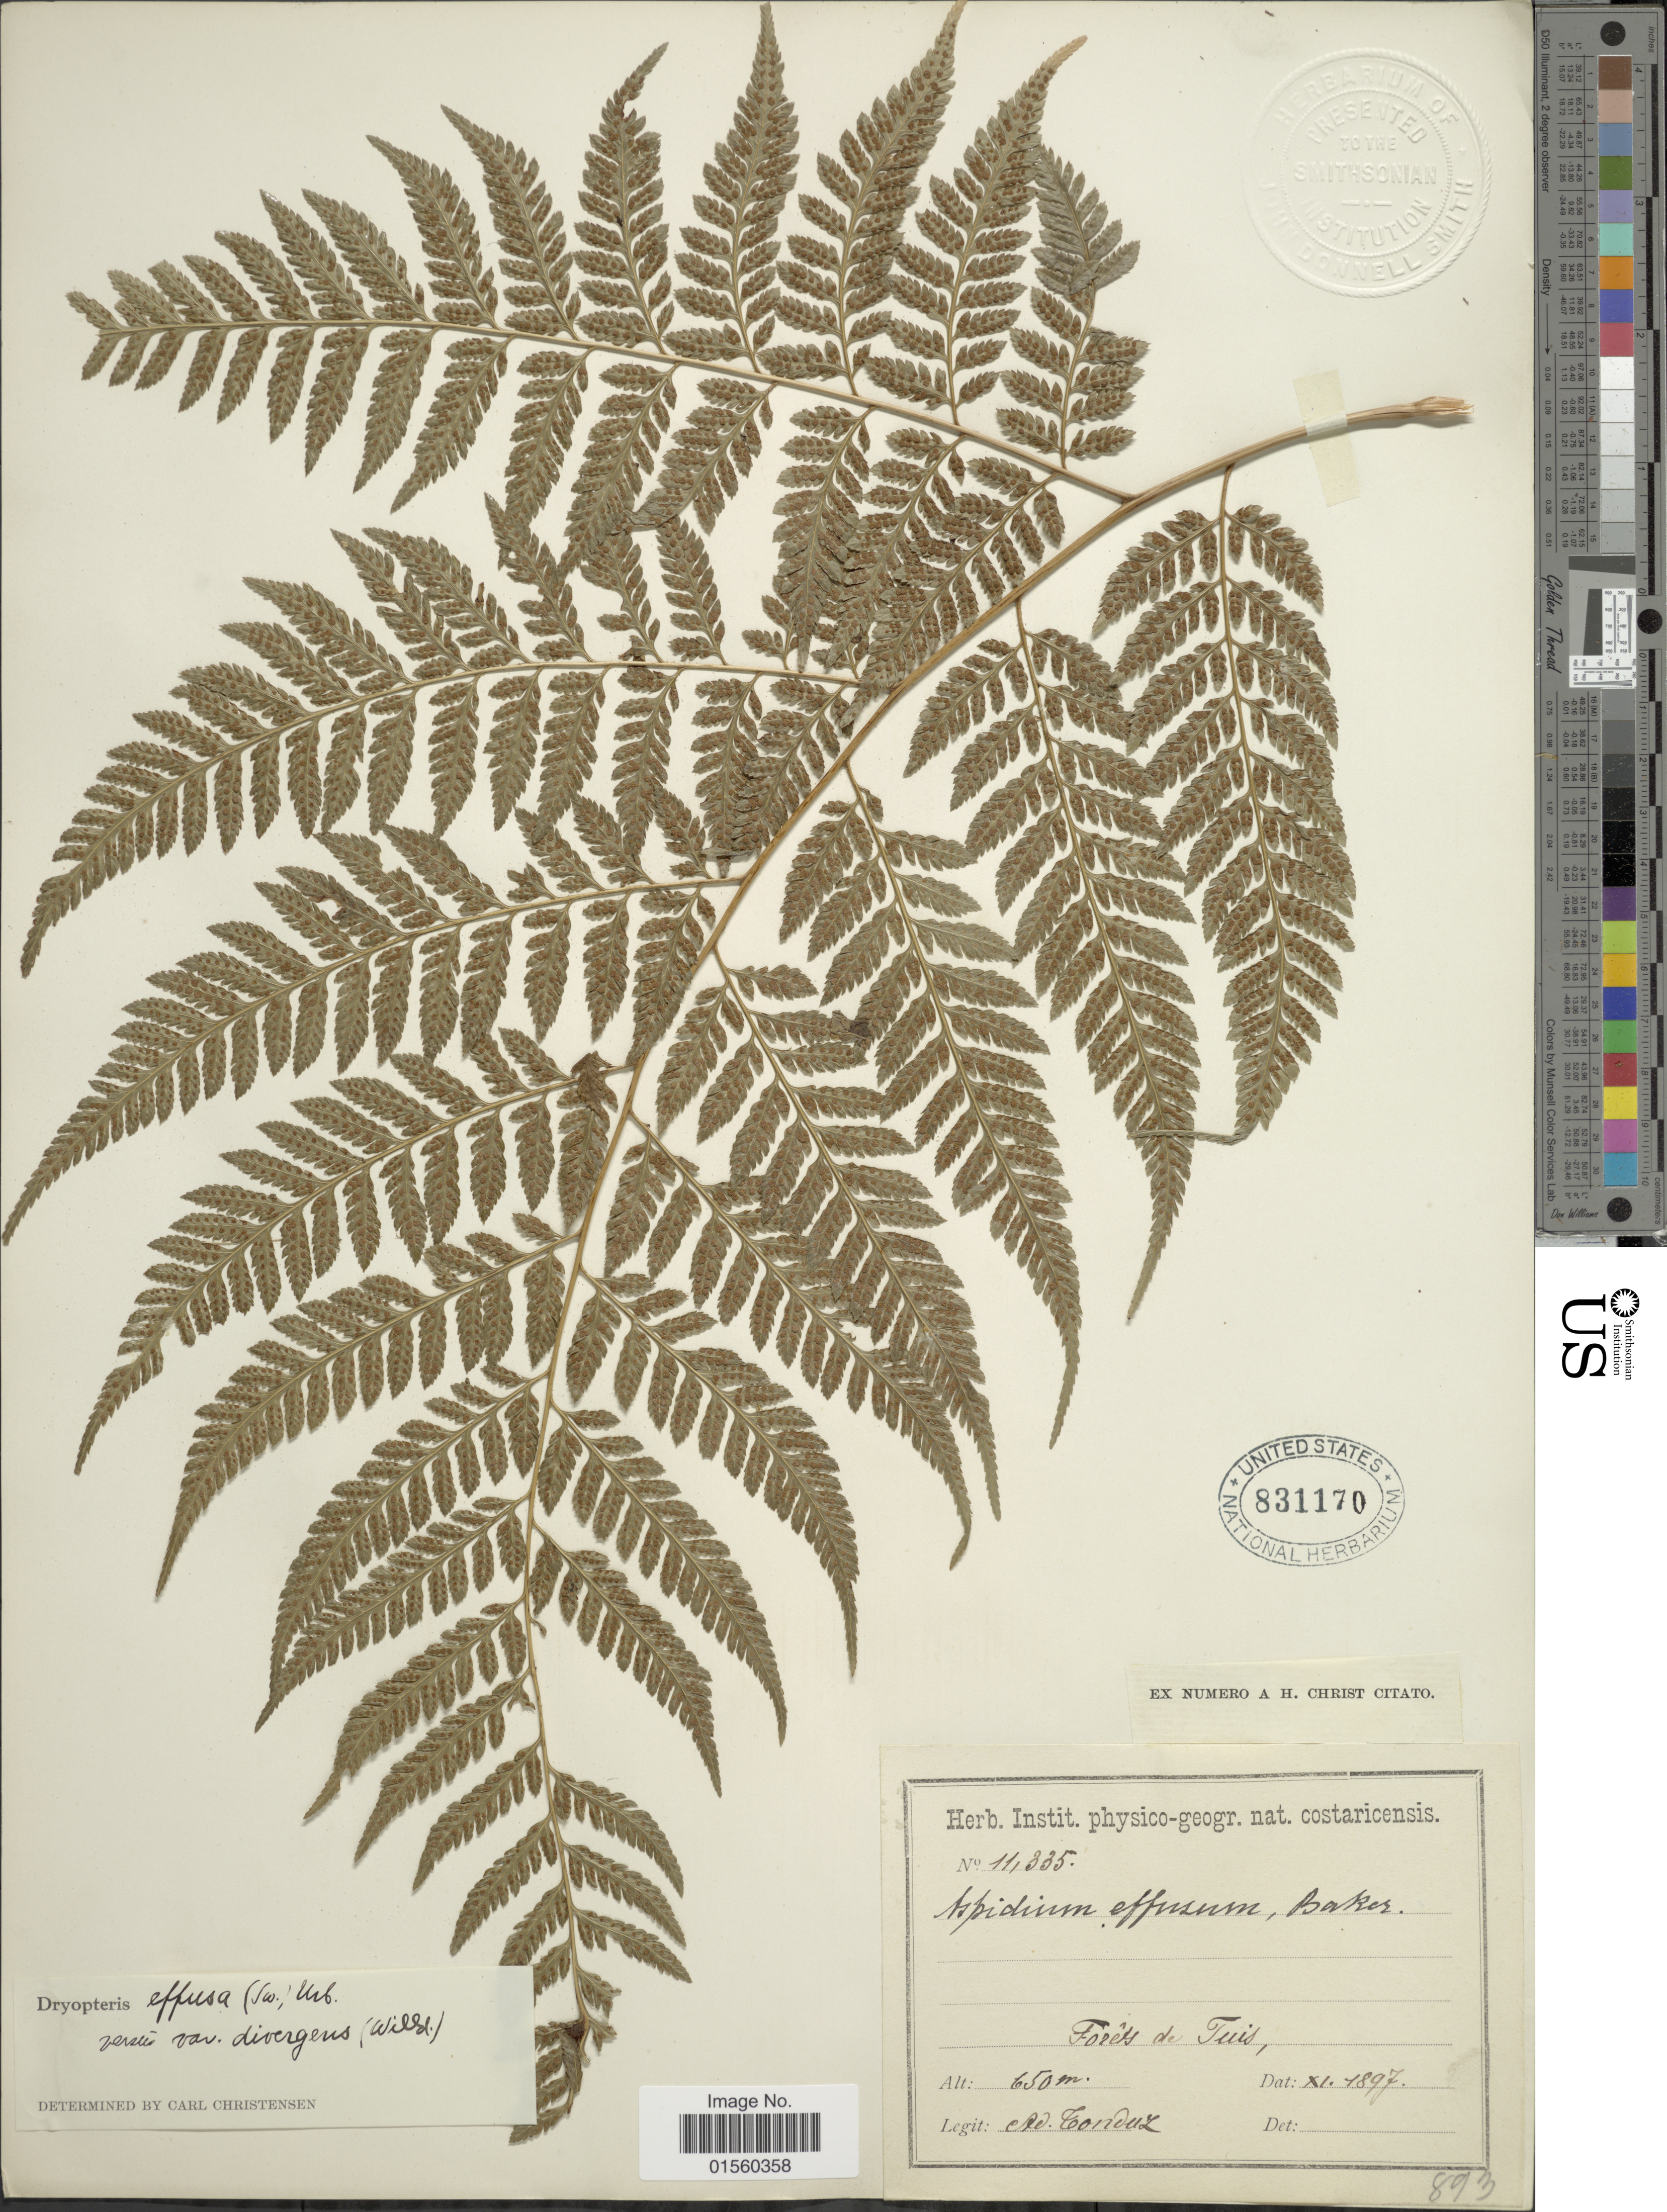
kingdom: Plantae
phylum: Tracheophyta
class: Polypodiopsida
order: Polypodiales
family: Dryopteridaceae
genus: Parapolystichum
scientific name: Parapolystichum effusum var. effusum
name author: (Sw.) Ching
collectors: A. Tonduz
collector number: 11335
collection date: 1897-11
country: Costa Rica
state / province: Cartago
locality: Forets de Tuis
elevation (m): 650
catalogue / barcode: US 831170